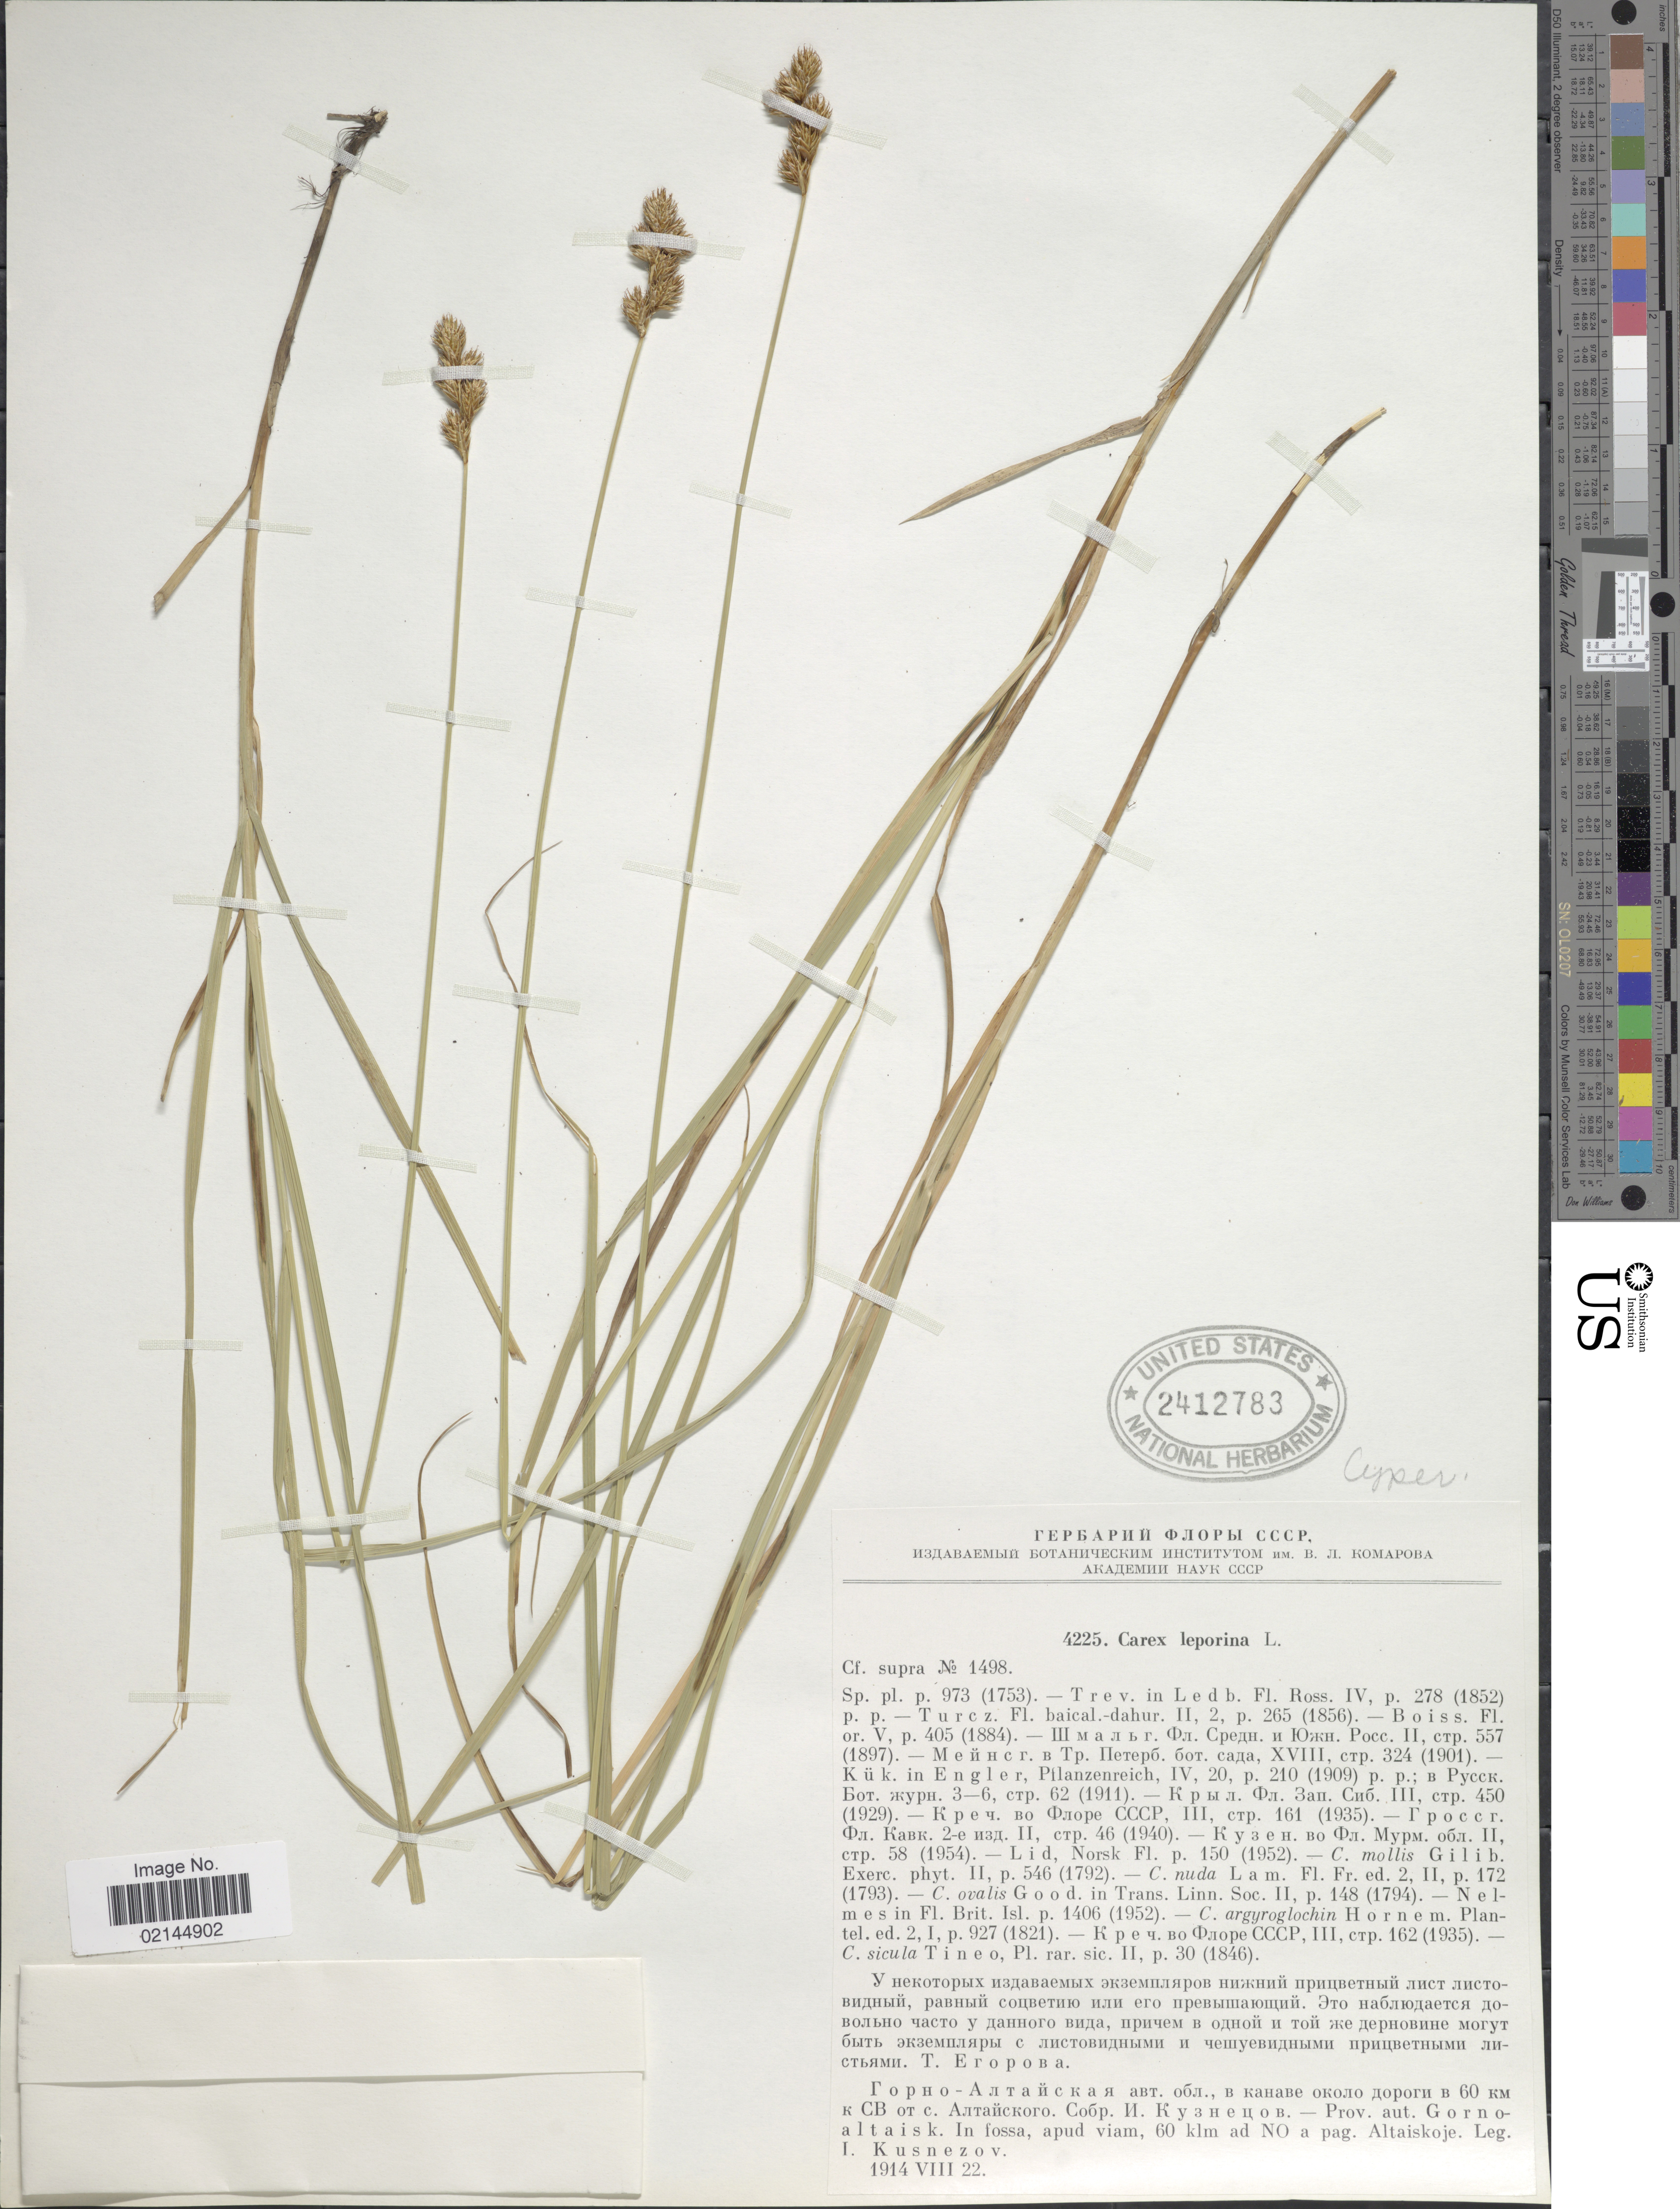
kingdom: Plantae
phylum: Tracheophyta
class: Liliopsida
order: Poales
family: Cyperaceae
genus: Carex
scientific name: Carex leporina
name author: L.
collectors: I. Kusnetzov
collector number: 4225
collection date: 1914-08-22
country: Russian Federation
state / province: Altai Krai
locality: Prov. aut. Gorno-altaisk. In fossa, apud viam, 60 klm ad NO a pag. Altaiskoje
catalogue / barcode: US 2412783